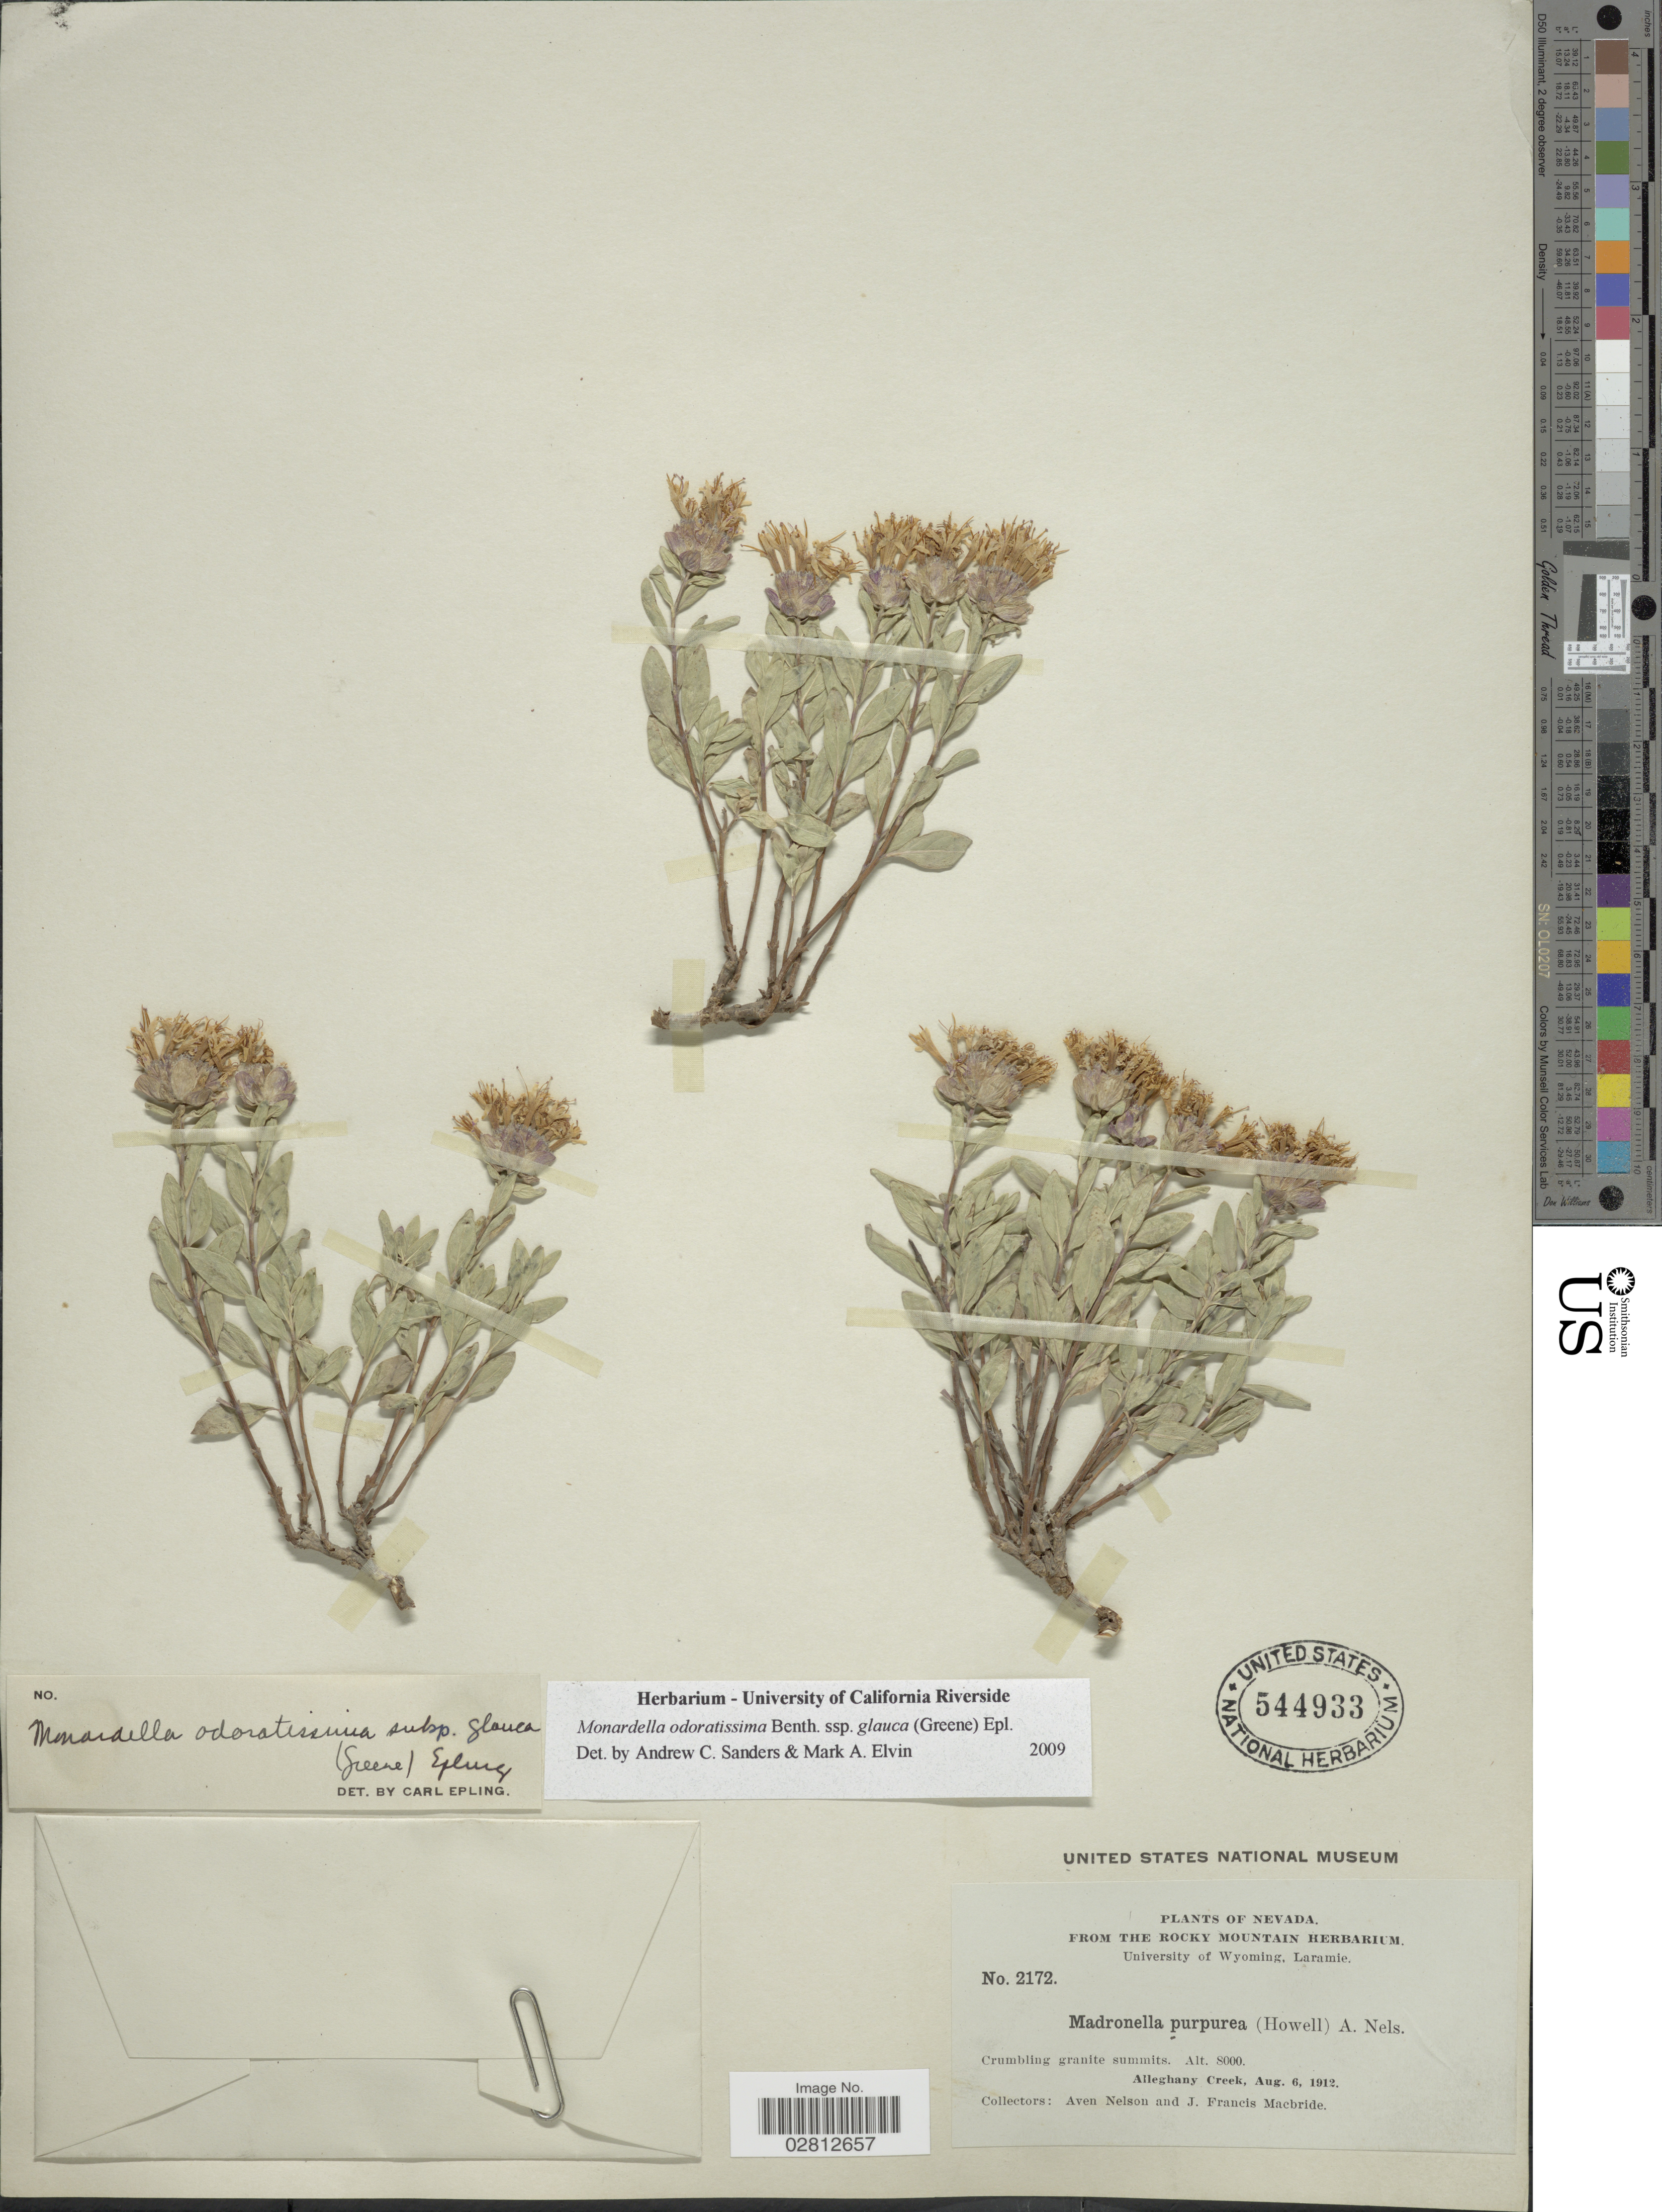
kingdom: Plantae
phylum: Tracheophyta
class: Magnoliopsida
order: Lamiales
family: Lamiaceae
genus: Monardella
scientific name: Monardella odoratissima subsp. glauca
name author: (Greene) Epling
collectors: A. Nelson & J. F. Macbride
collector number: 2172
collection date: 1912-08-06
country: United States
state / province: Nevada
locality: Alleghany Creek.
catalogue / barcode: US 544933